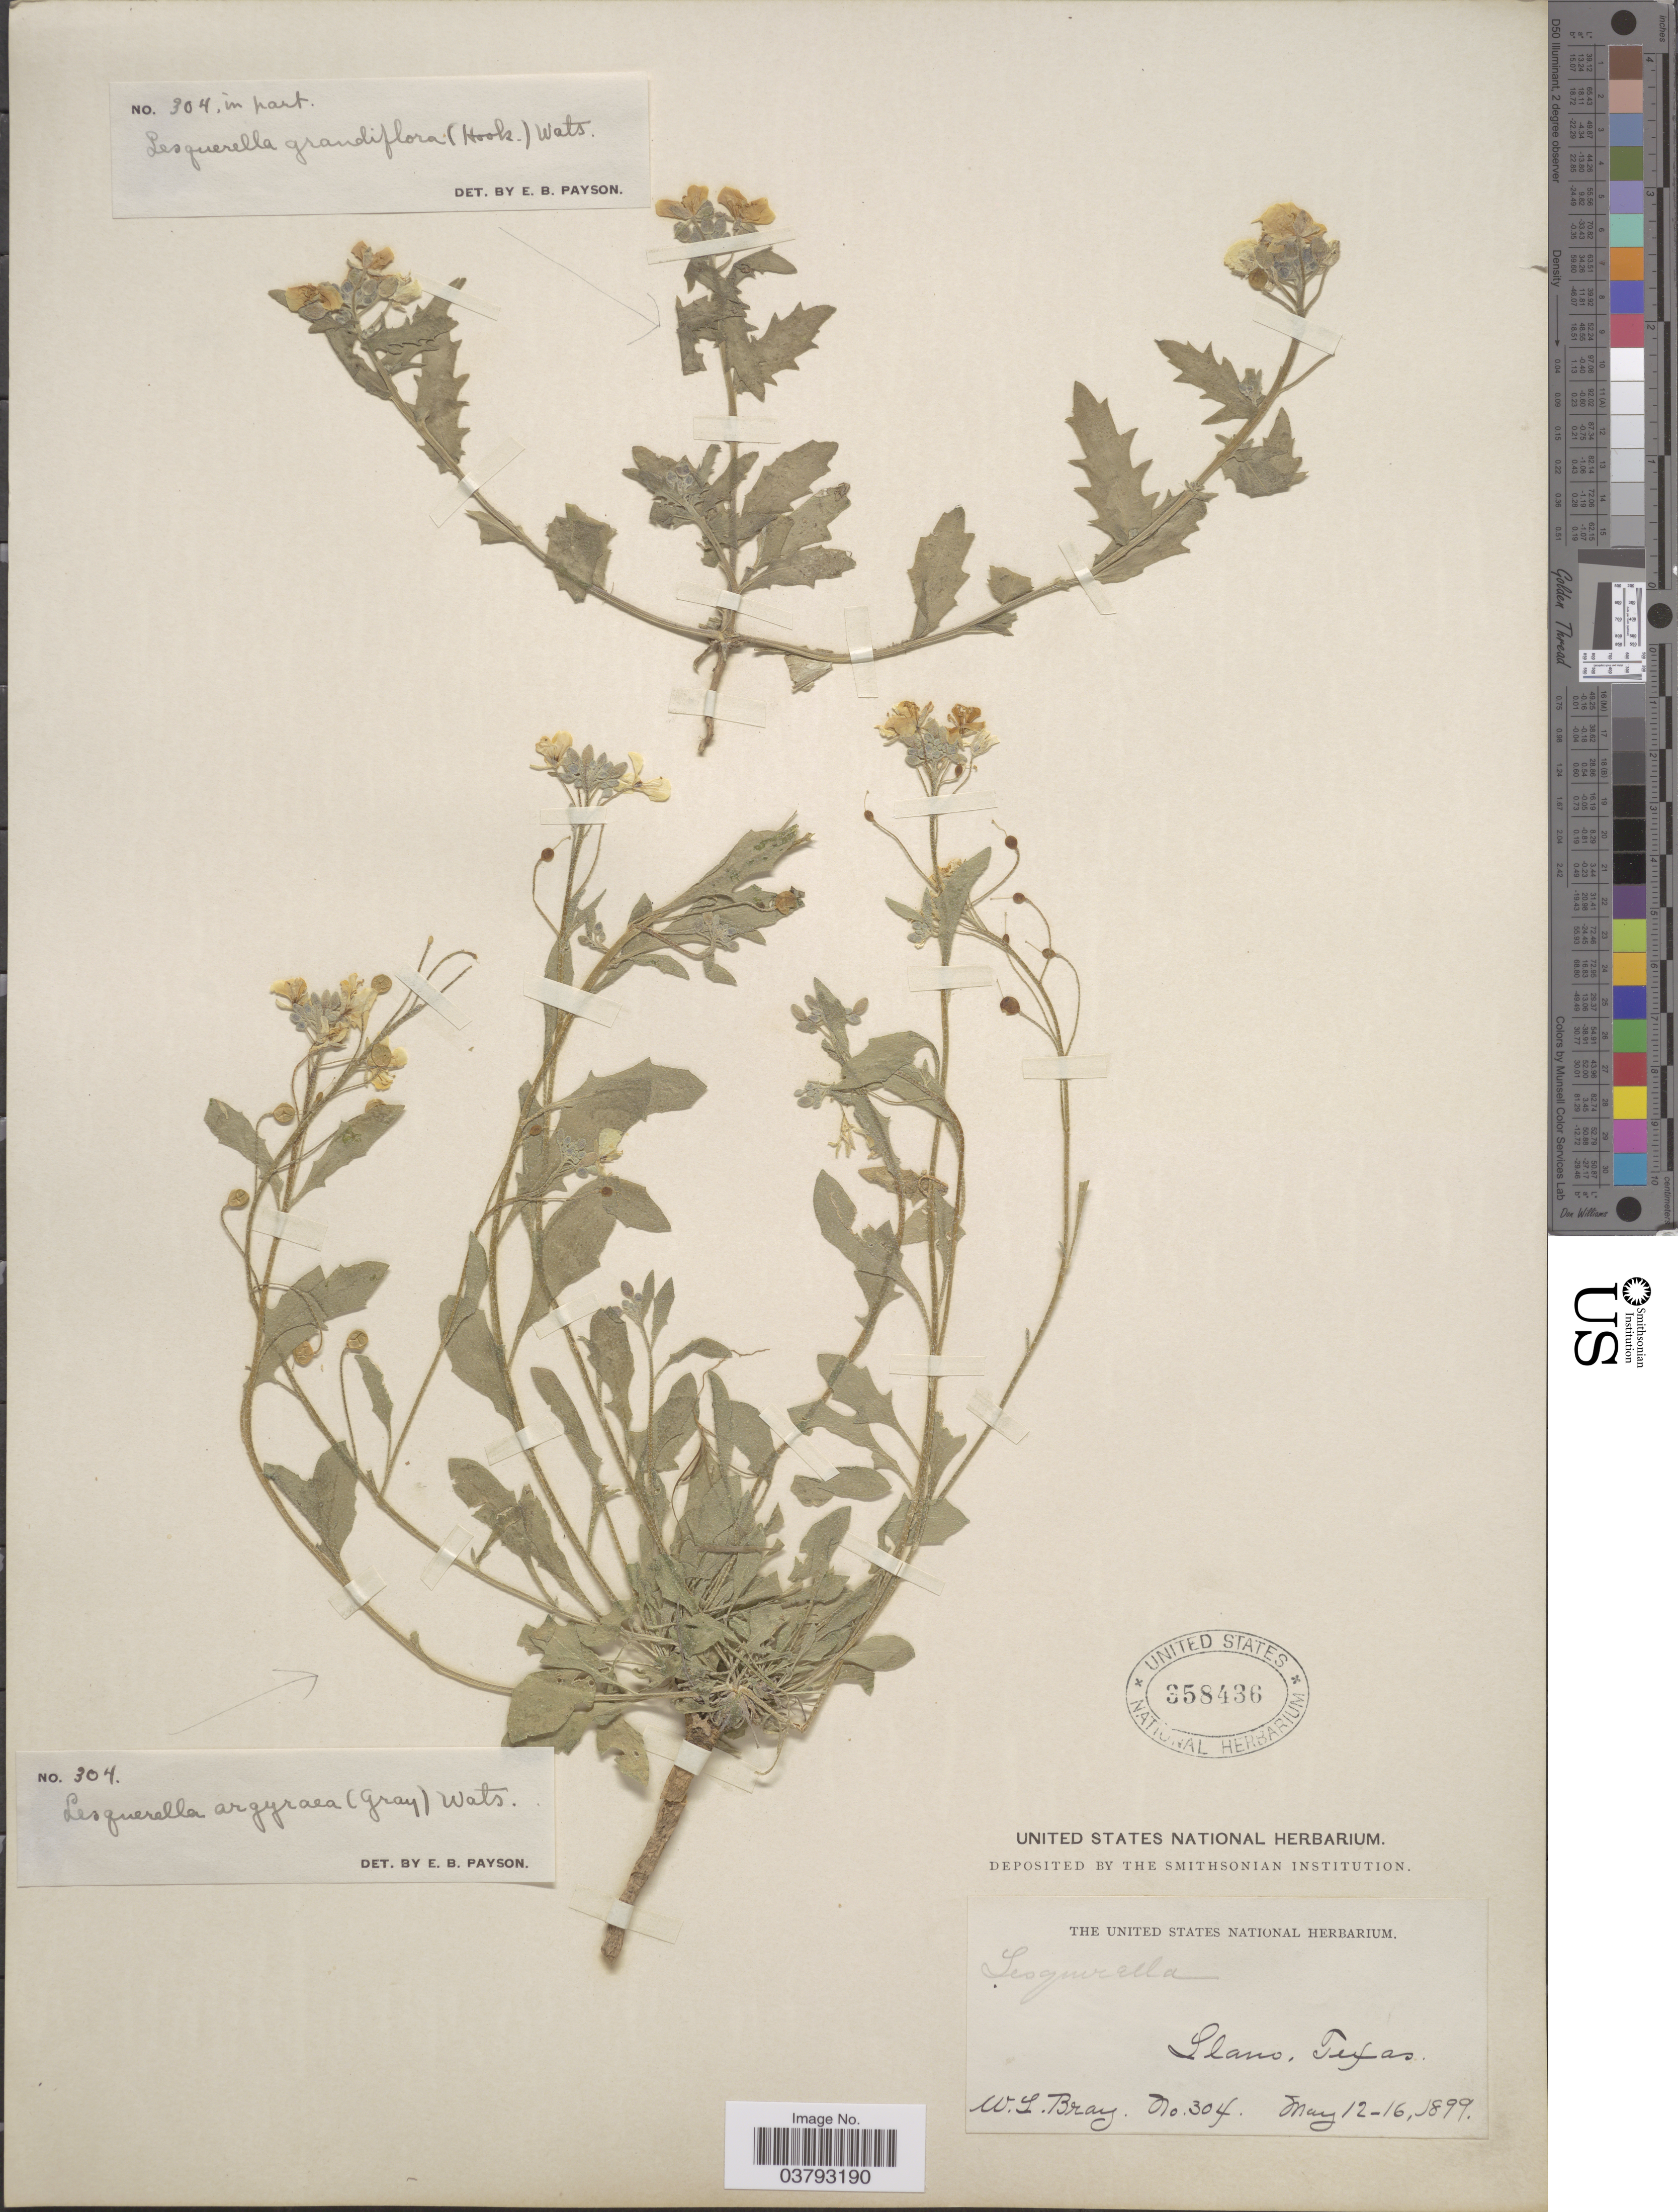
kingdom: Plantae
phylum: Tracheophyta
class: Magnoliopsida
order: Brassicales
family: Brassicaceae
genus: Lesquerella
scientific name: Lesquerella argyraea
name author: (A. Gray) S. Watson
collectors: W. L. Bray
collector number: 304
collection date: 1899-05-12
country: United States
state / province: Texas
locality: Llano.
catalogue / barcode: US 358436